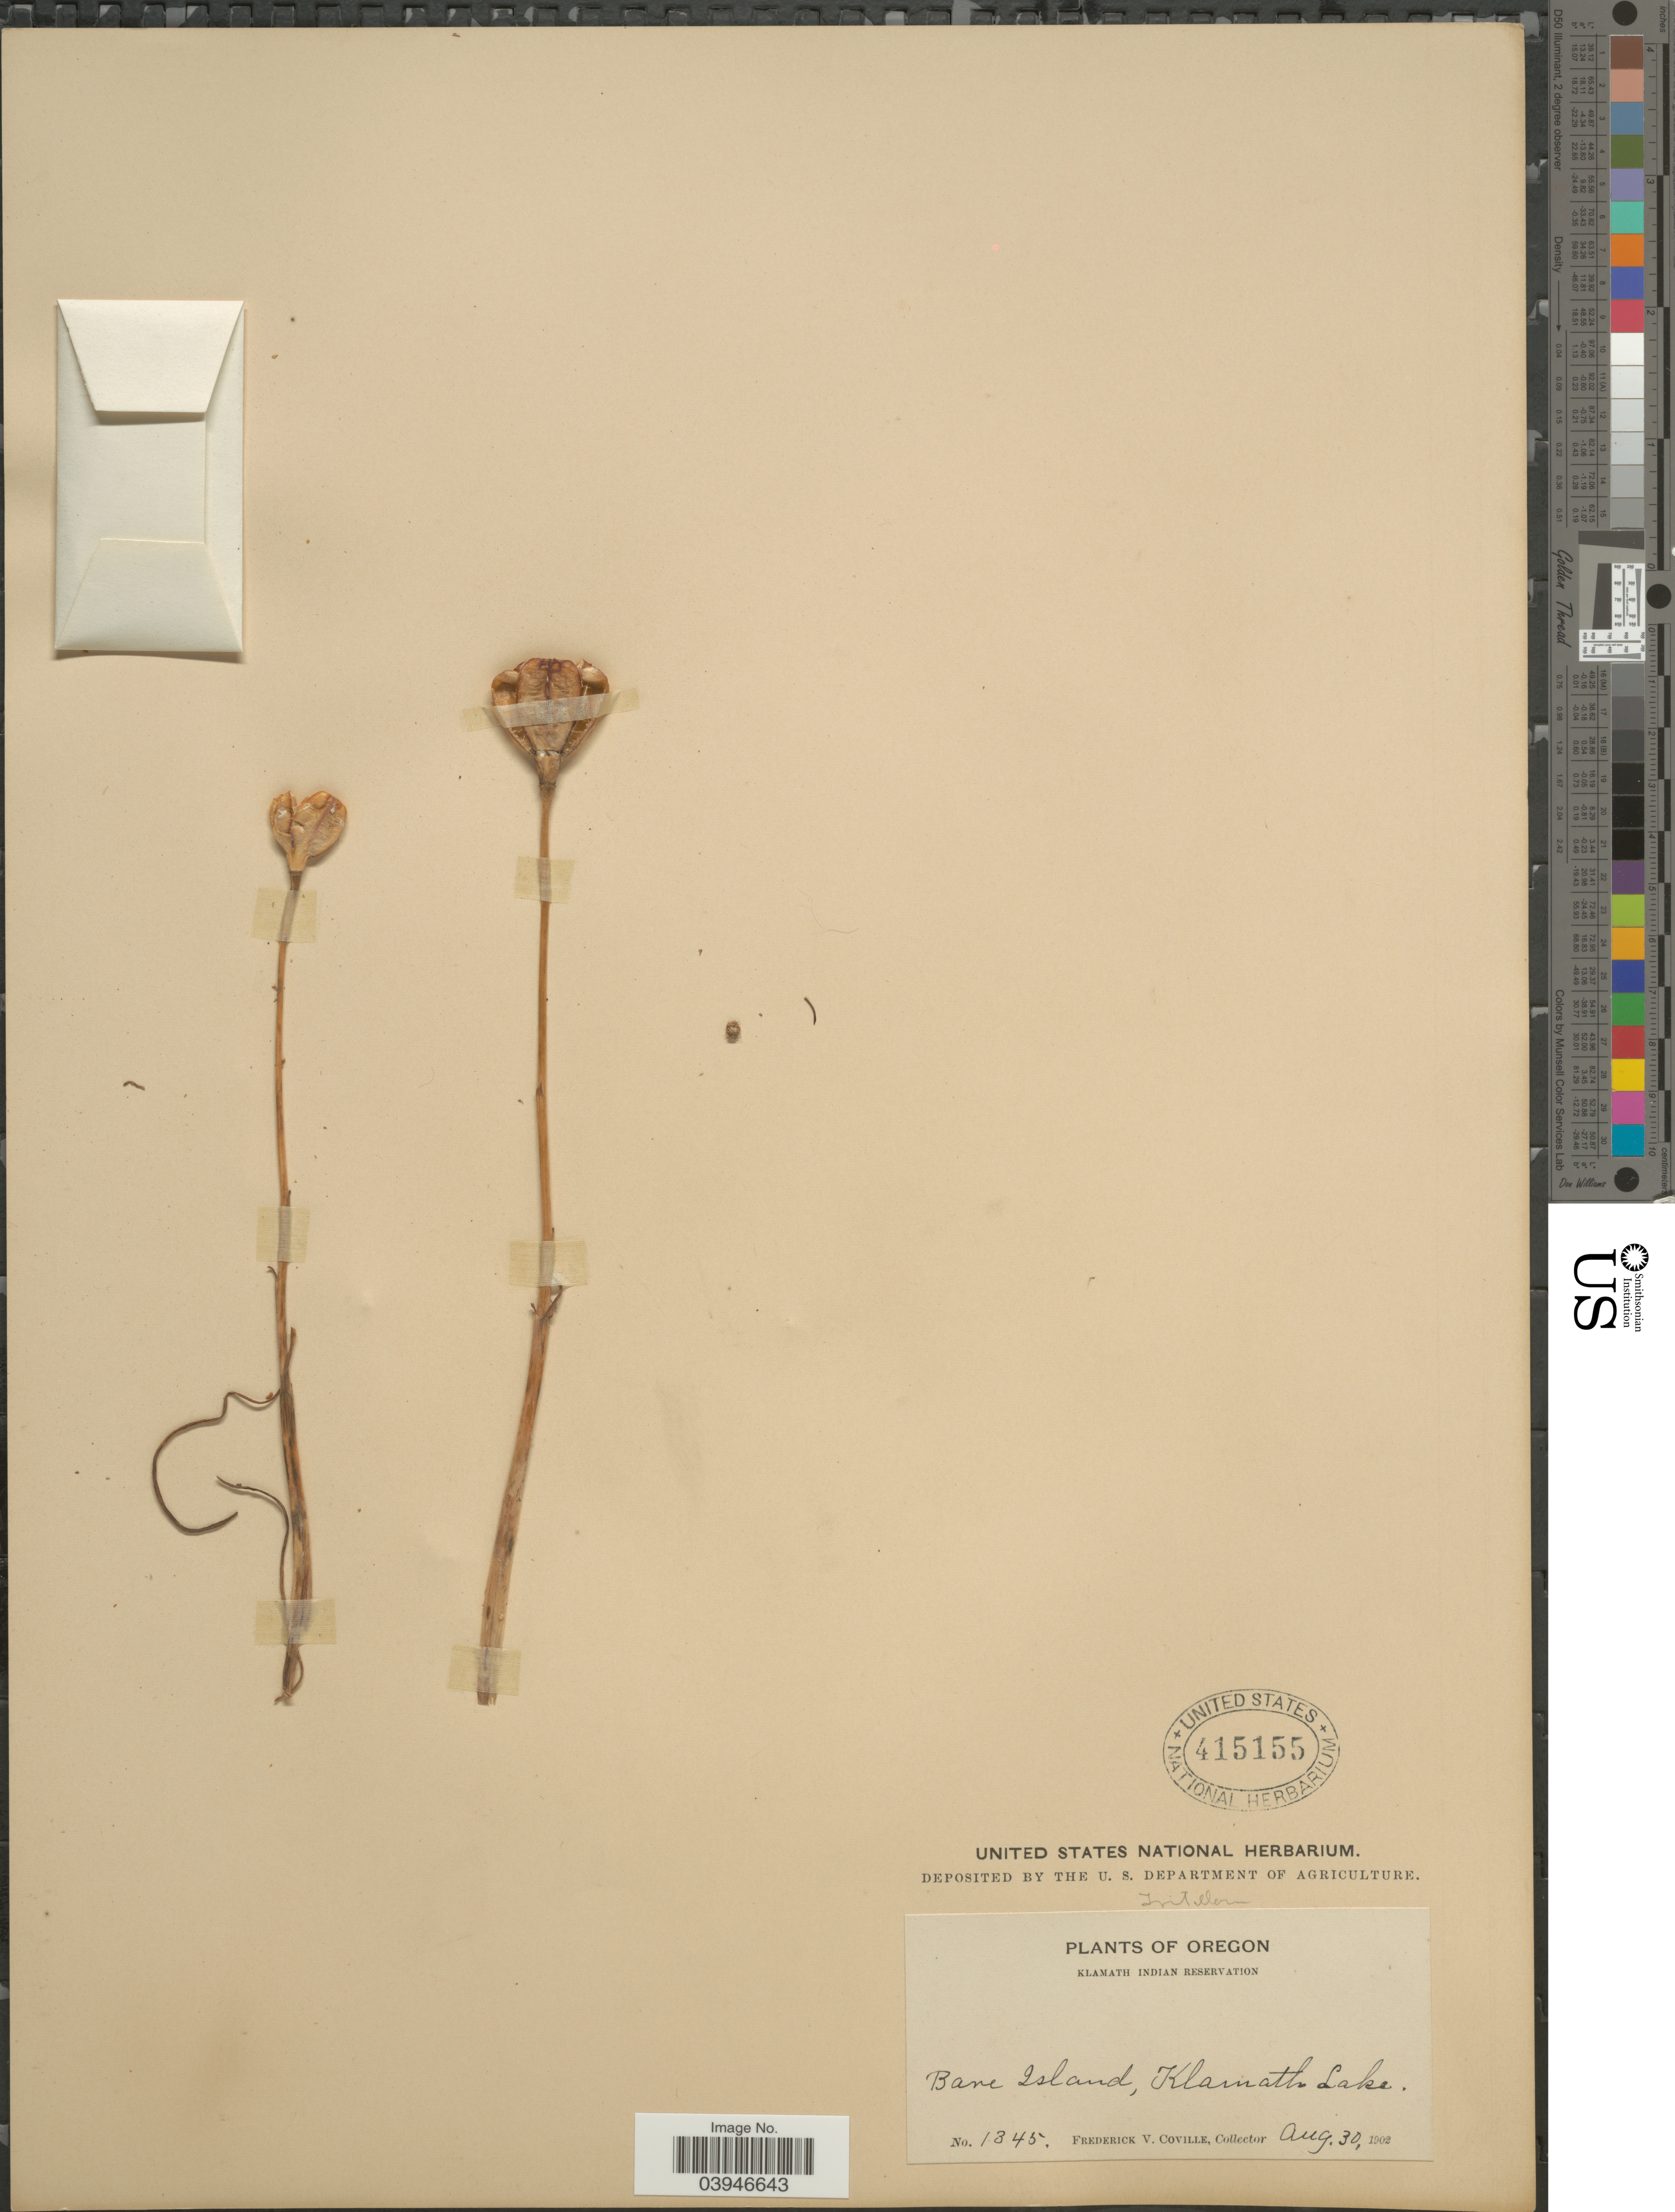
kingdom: Plantae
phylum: Tracheophyta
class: Liliopsida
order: Liliales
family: Liliaceae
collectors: F. V. Coville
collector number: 1345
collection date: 1902-08-30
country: United States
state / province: Oregon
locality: Klamath Indian Reservation. Bare Island, Klamath Lake.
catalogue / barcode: US 415155